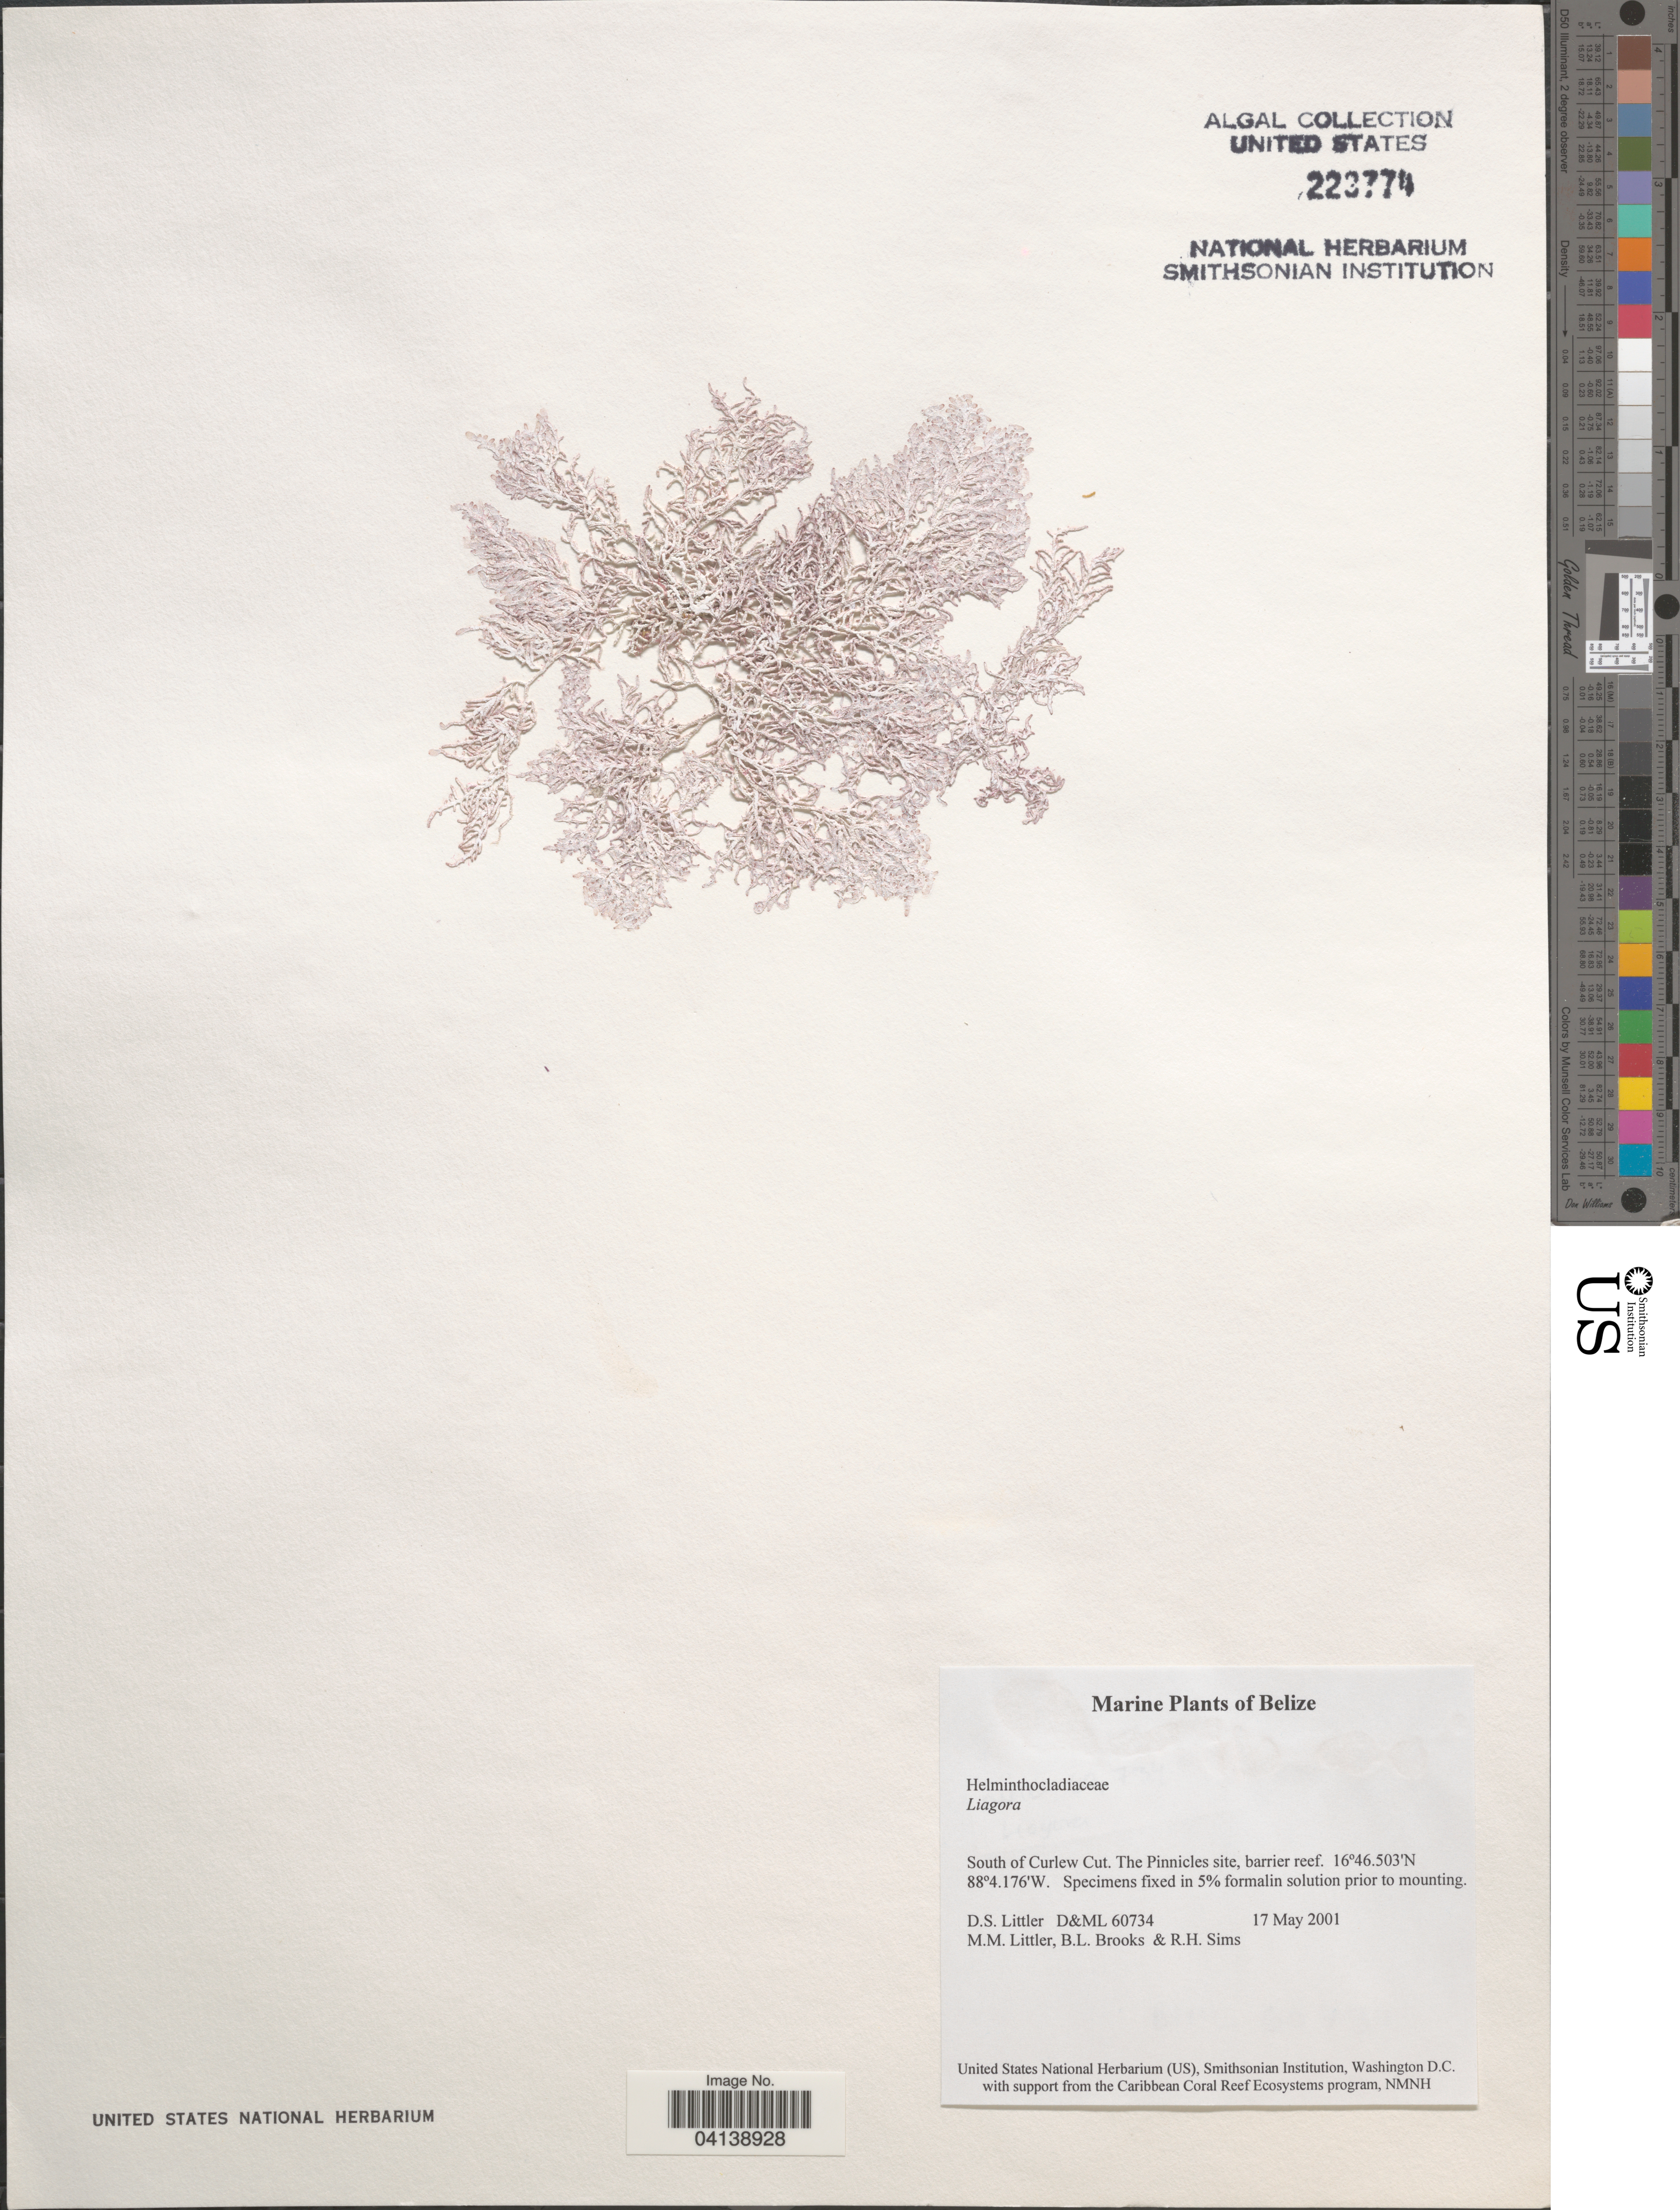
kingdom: Plantae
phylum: Rhodophyta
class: Florideophyceae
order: Nemaliales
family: Liagoraceae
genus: Liagora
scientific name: Liagora sp.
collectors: D. S. Littler, B. Brooks & R. H. Sims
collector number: D&ML 60734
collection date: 2001-05-17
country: Belize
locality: South of Curlew Cut. The Pinnicles site, barrier reef.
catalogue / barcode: US 222774